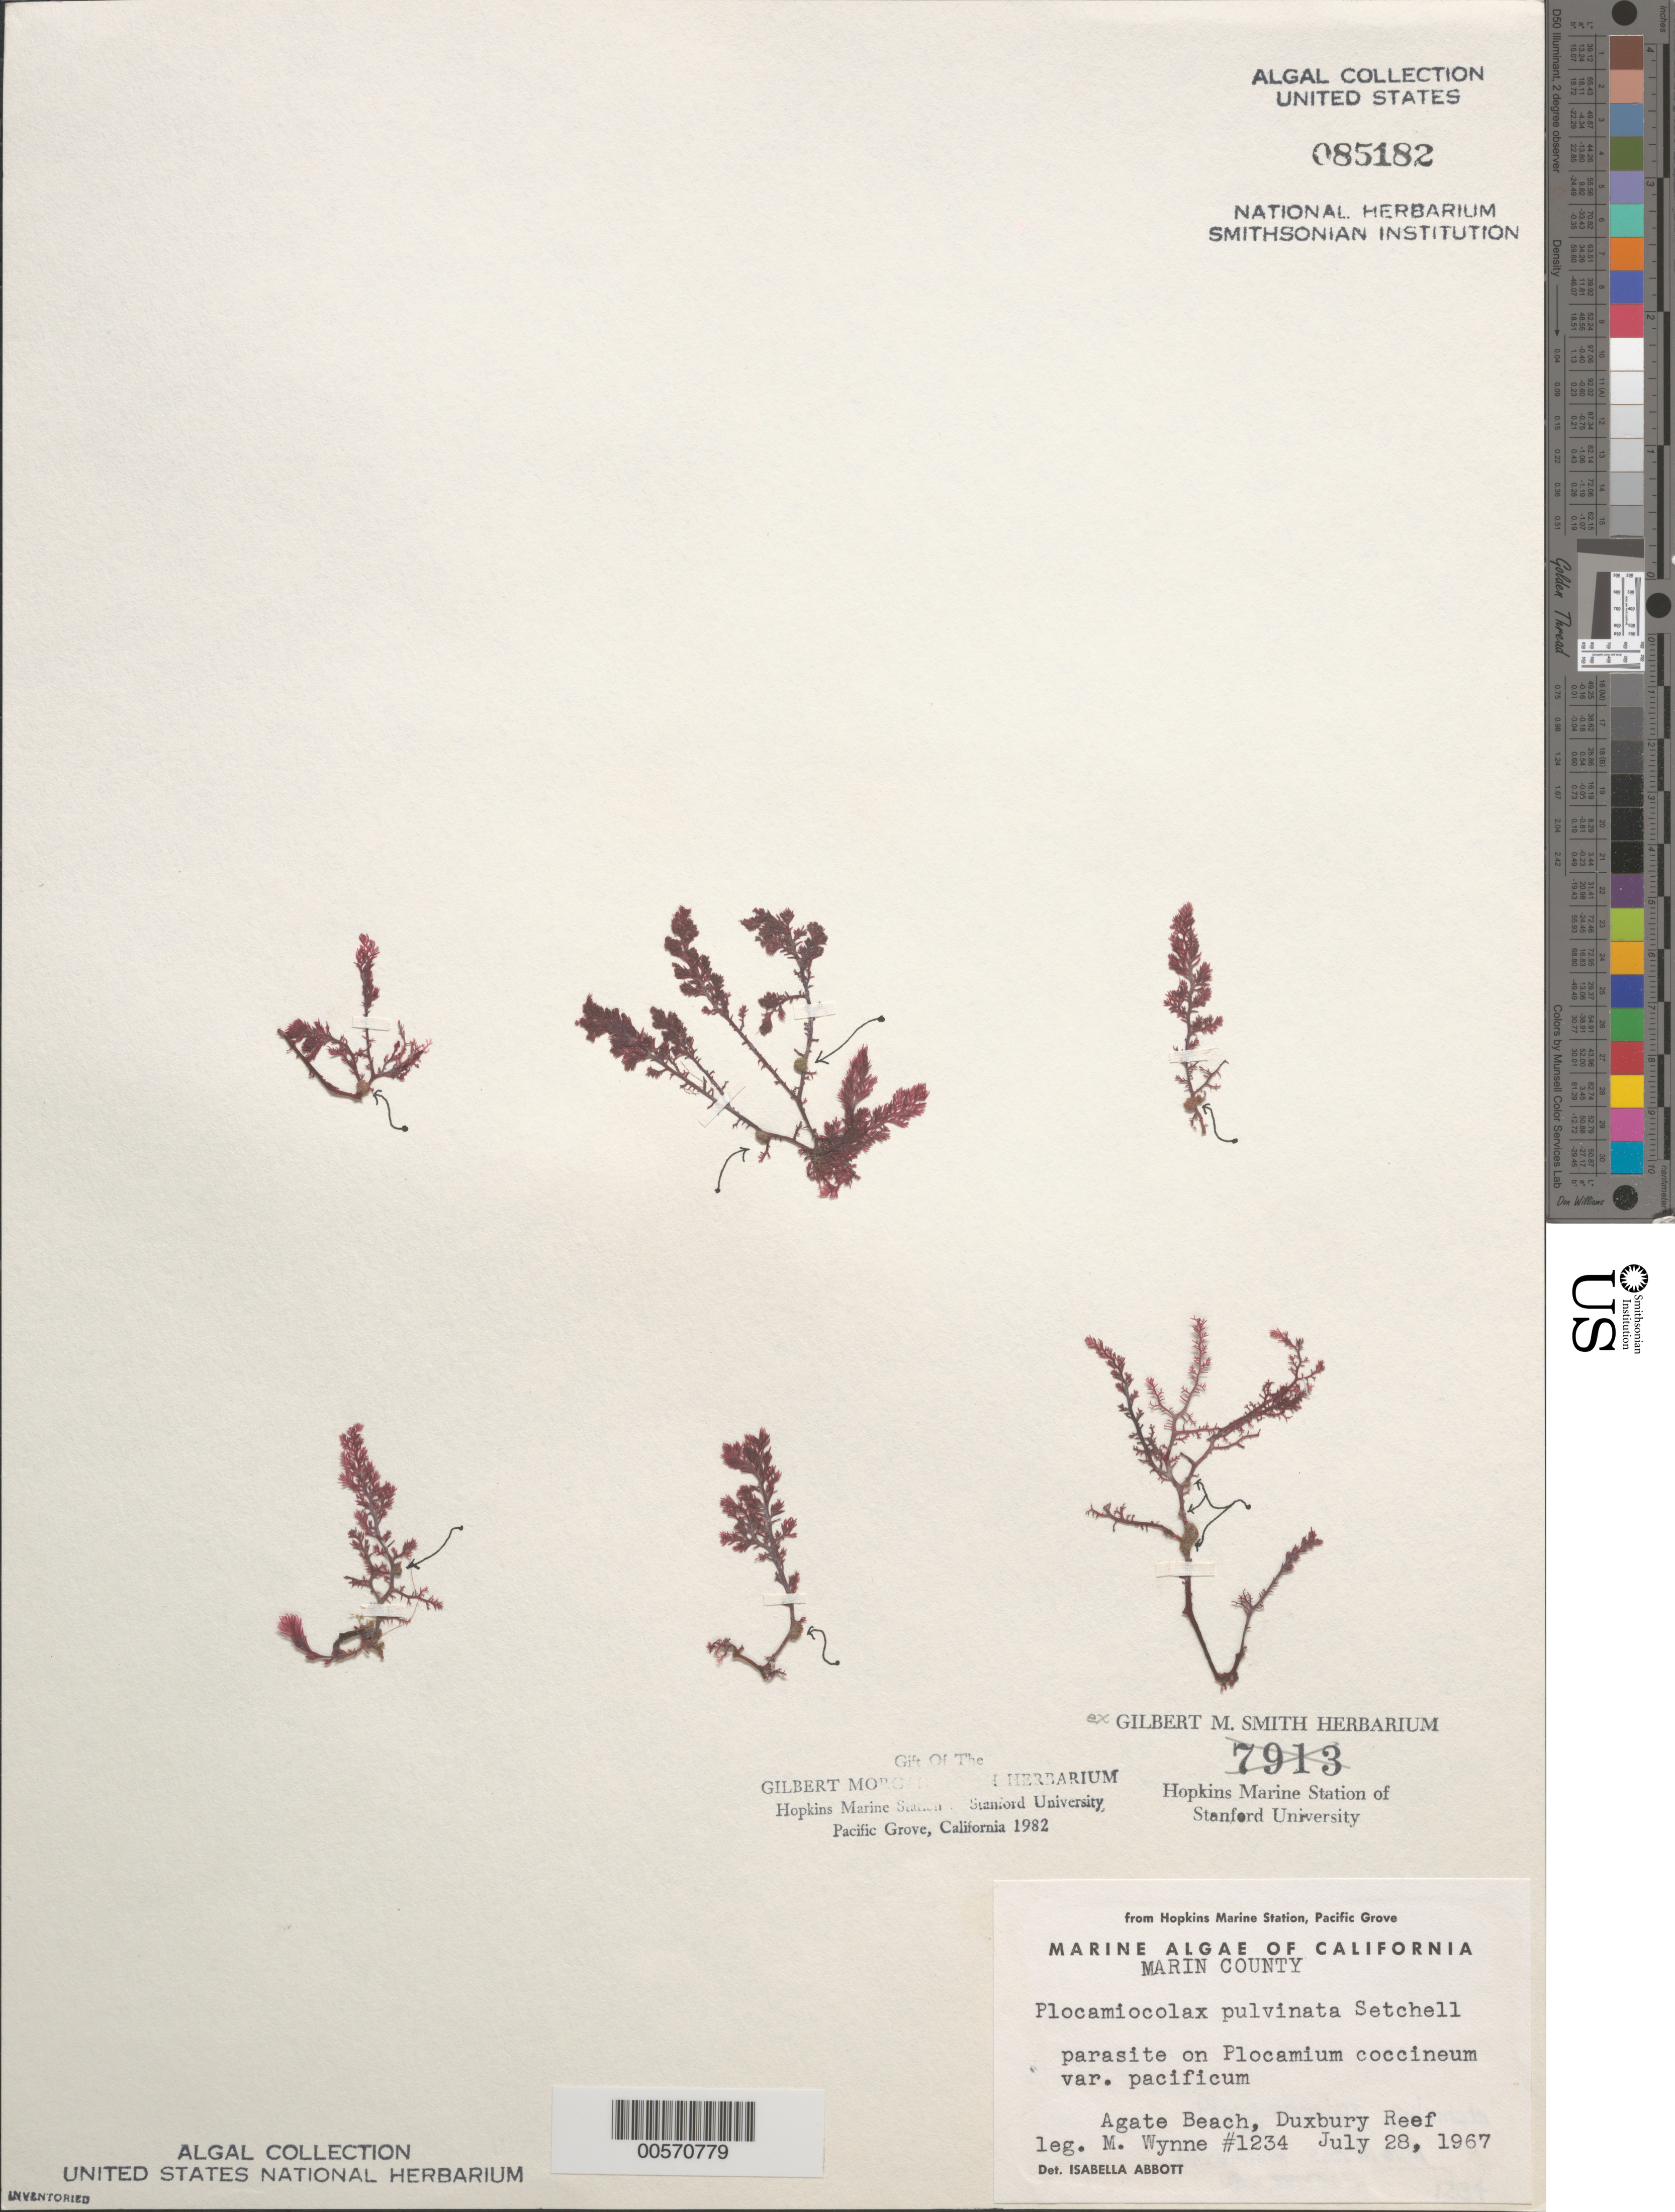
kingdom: Plantae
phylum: Rhodophyta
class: Florideophyceae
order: Plocamiales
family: Plocamiaceae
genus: Plocamiocolax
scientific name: Plocamiocolax pulvinata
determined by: Abbott, Isabella A.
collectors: M.J. Wynne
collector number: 1234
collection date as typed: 28 Jul 1967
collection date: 1967-07-28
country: United States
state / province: California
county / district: Marin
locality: Agate Beach, Duxbury Reef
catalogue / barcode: US 85182